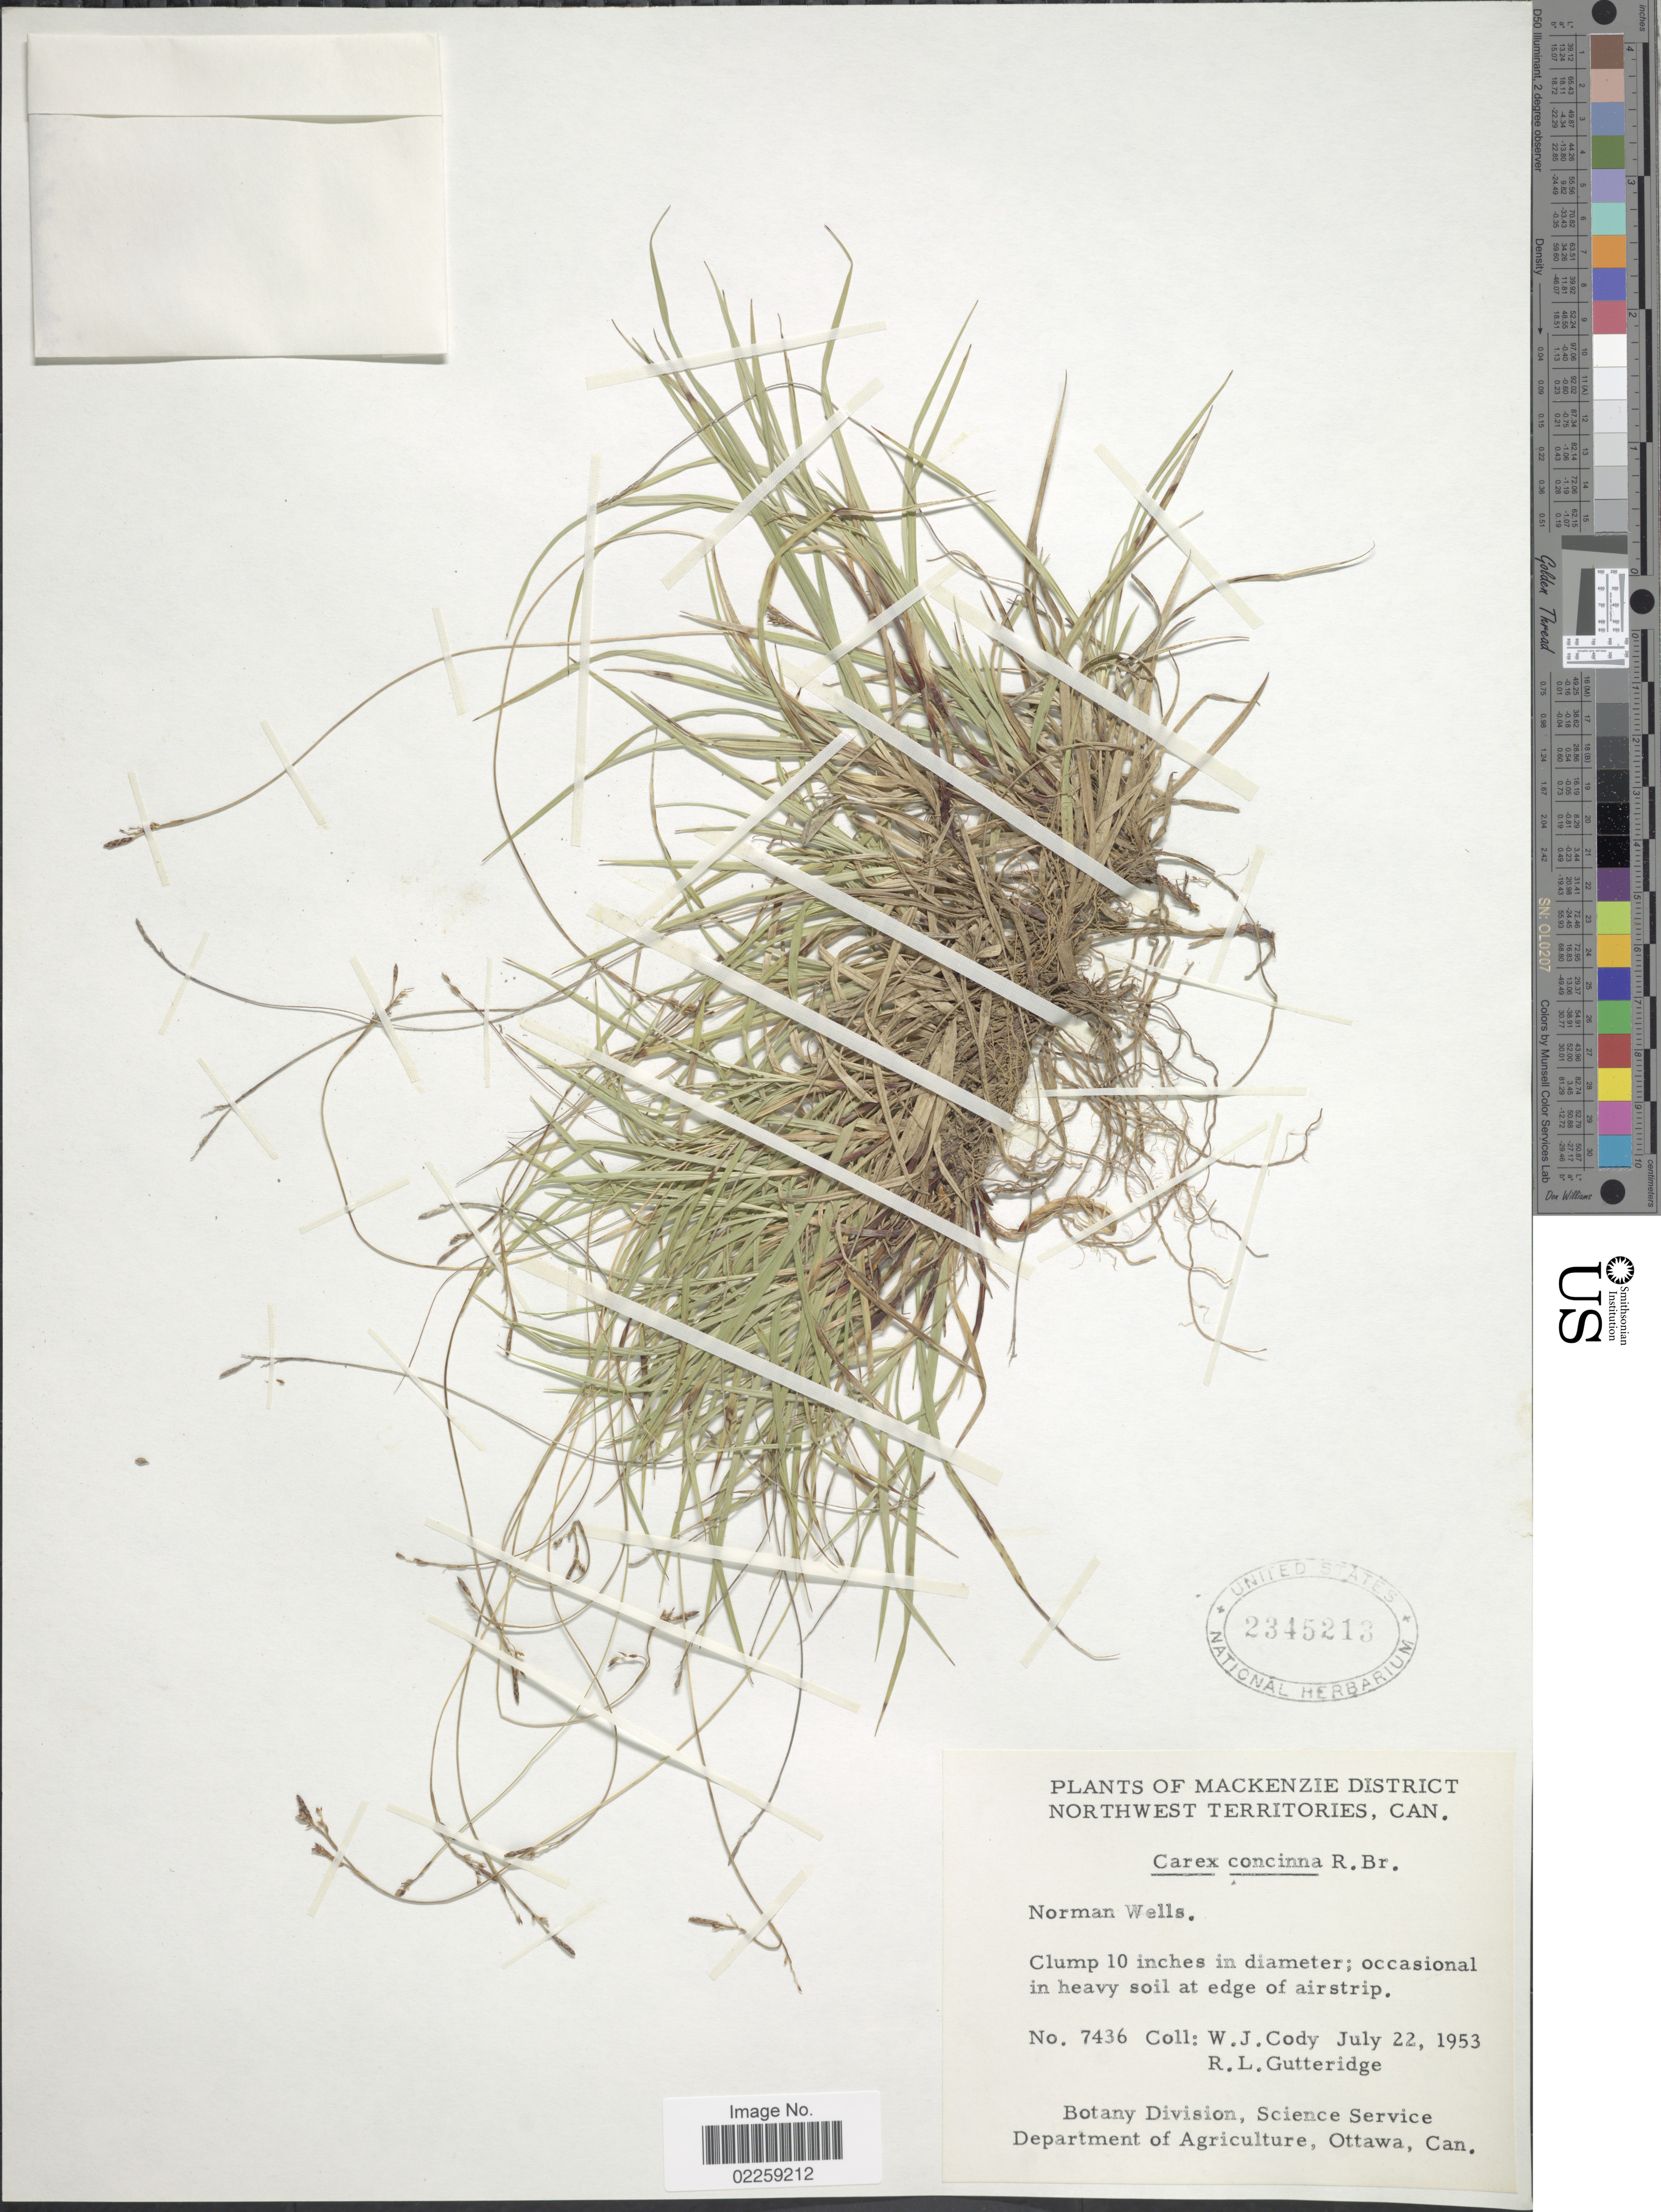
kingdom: Plantae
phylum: Tracheophyta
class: Liliopsida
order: Poales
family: Cyperaceae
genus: Carex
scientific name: Carex concinna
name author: R. Br.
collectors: W. Cody & R. Gutteridge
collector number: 7436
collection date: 1953-07-22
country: Canada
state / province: Northwest Territories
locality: MacKenzie District, in heavy soil at edge of airstrip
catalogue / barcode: US 2345213